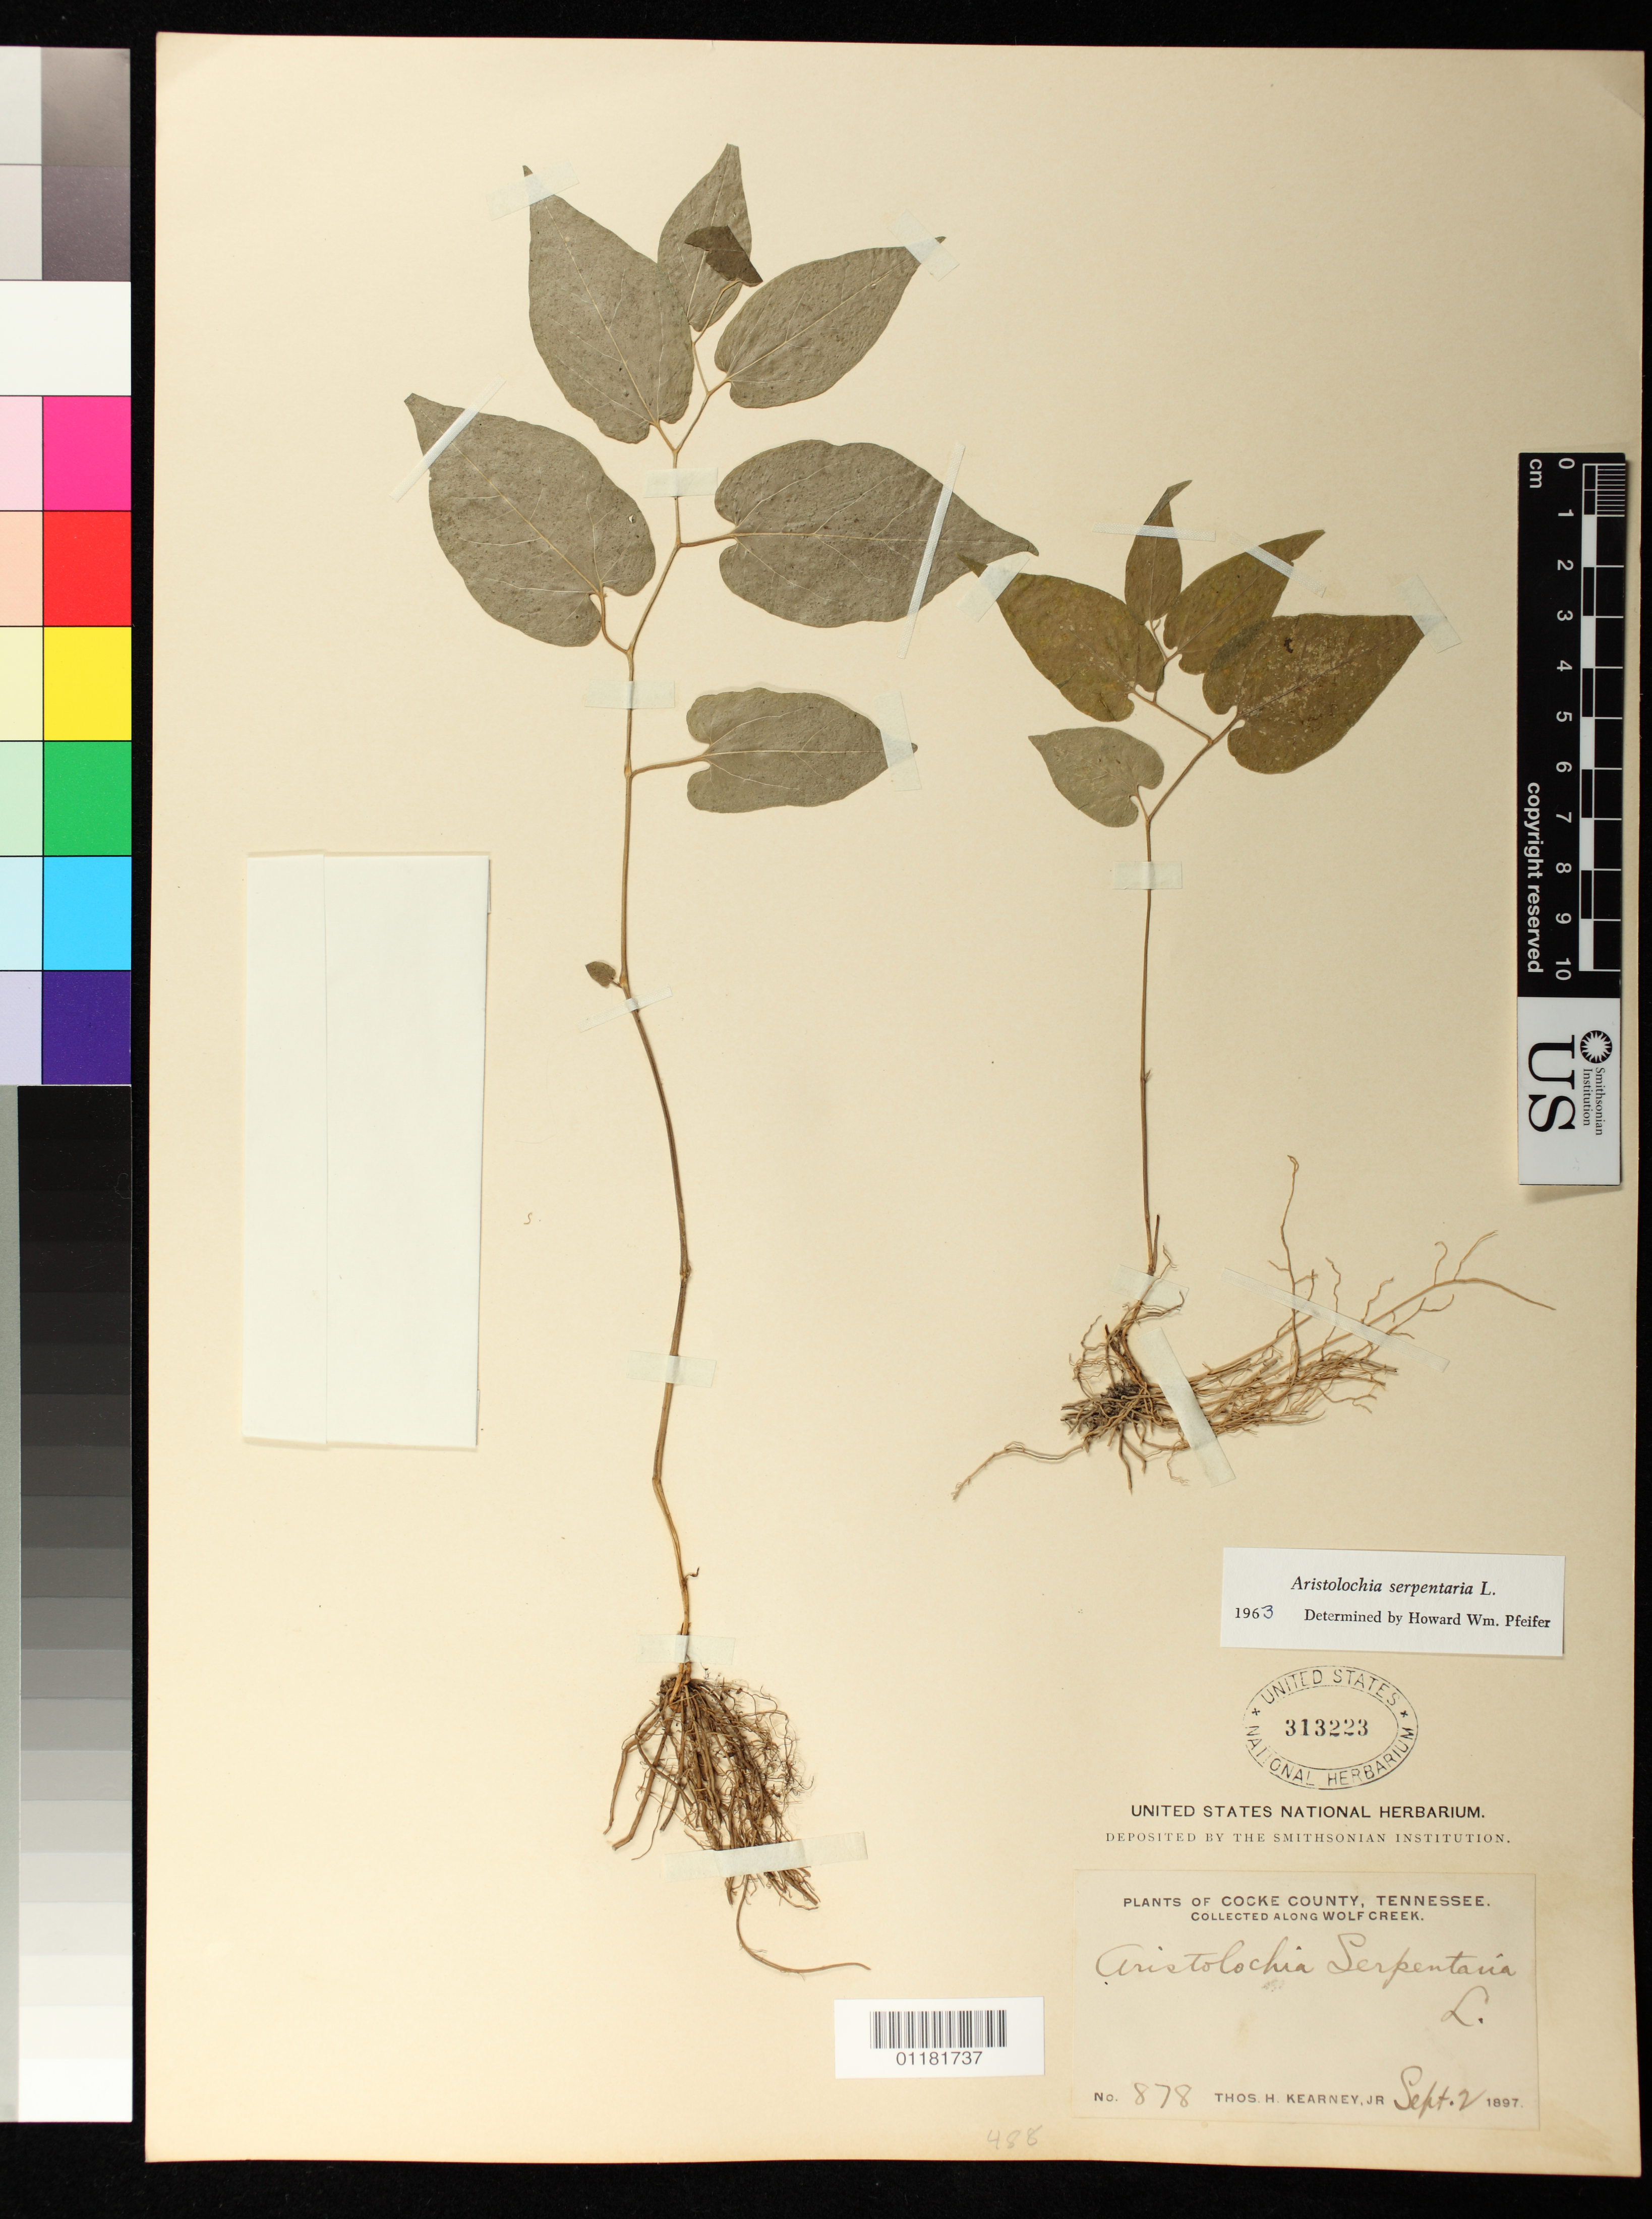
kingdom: Plantae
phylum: Tracheophyta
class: Magnoliopsida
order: Piperales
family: Aristolochiaceae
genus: Aristolochia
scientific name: Aristolochia serpentaria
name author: L.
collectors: T. H. Kearney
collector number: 878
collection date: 1897-09-02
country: United States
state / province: Tennessee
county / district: Cook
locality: Along Wolf Creek, Cook County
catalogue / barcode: US 313223